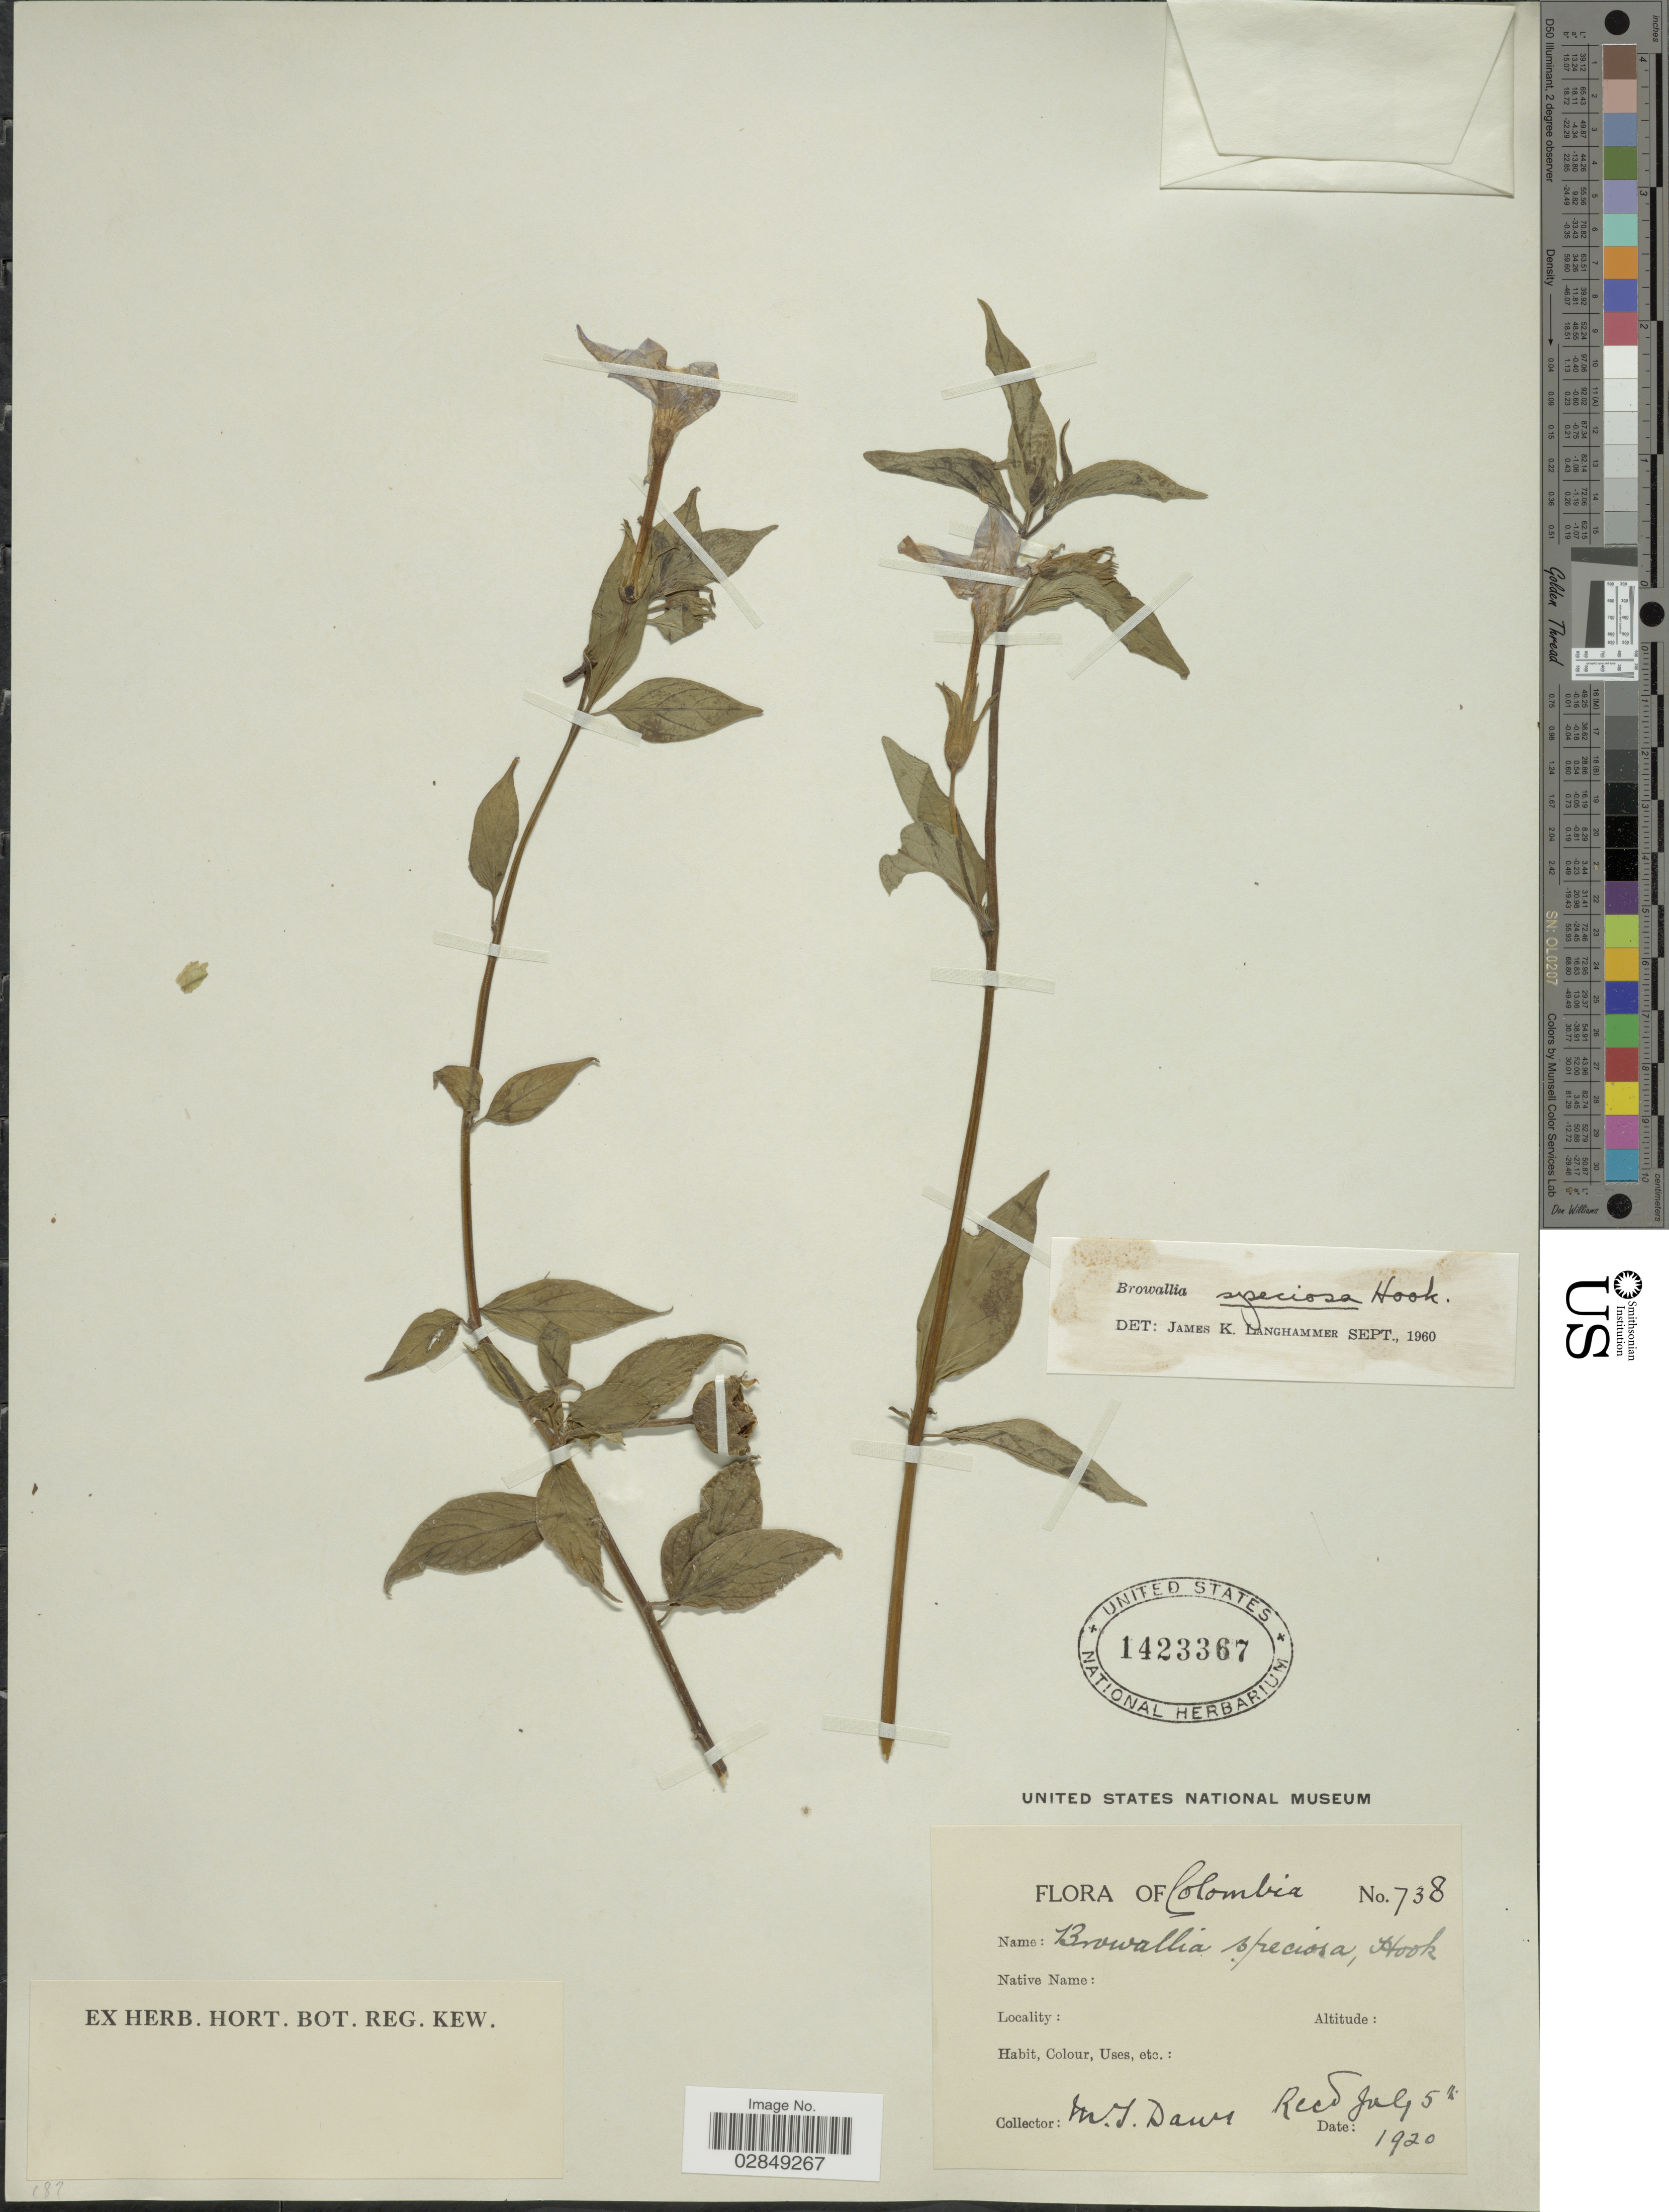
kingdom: Plantae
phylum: Tracheophyta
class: Magnoliopsida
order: Solanales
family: Solanaceae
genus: Browallia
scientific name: Browallia speciosa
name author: Hook.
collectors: M. T. Dawe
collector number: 738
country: Colombia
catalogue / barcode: US 1423367